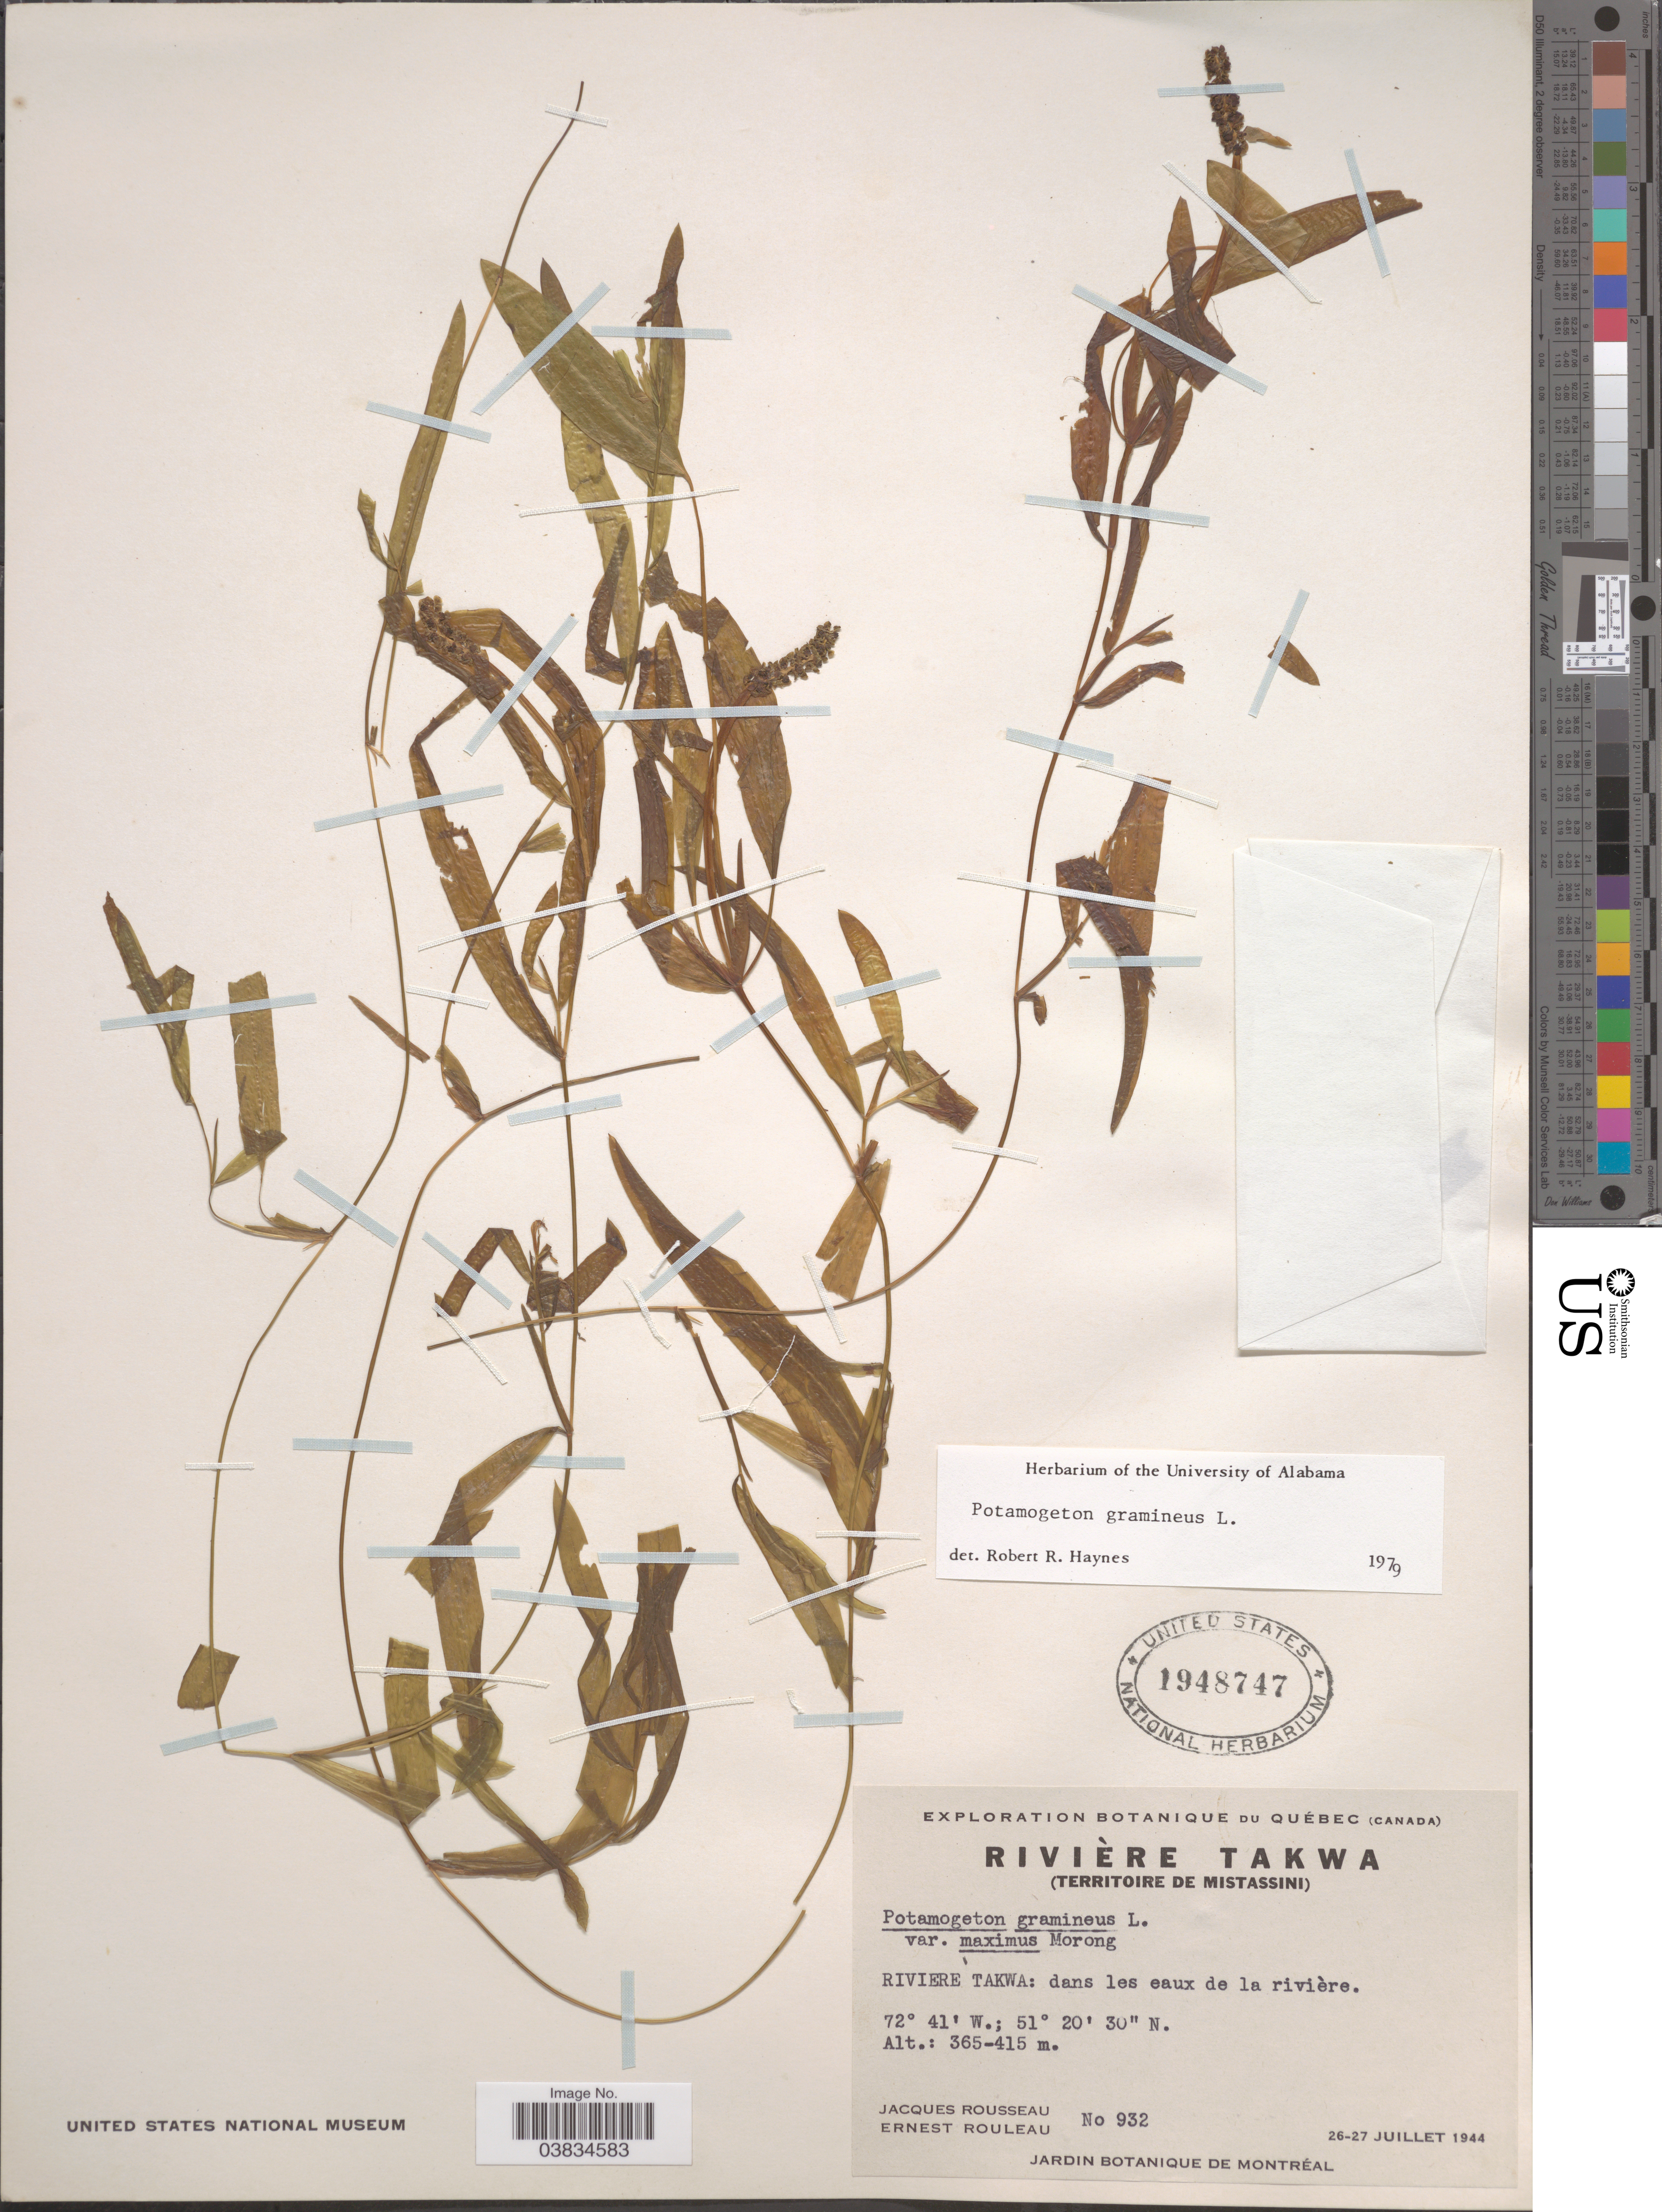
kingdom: Plantae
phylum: Tracheophyta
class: Liliopsida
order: Alismatales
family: Potamogetonaceae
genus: Potamogeton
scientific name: Potamogeton gramineus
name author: L.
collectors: J. Rousseau & J. Rouleau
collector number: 932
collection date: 1944-07-26/1944-07-27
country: Canada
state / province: Quebec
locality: Rivière Takwa. (Territoire de Mistassini). Riviere Takwa: dans les eaux de la rivière.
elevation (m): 365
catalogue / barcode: US 1948747